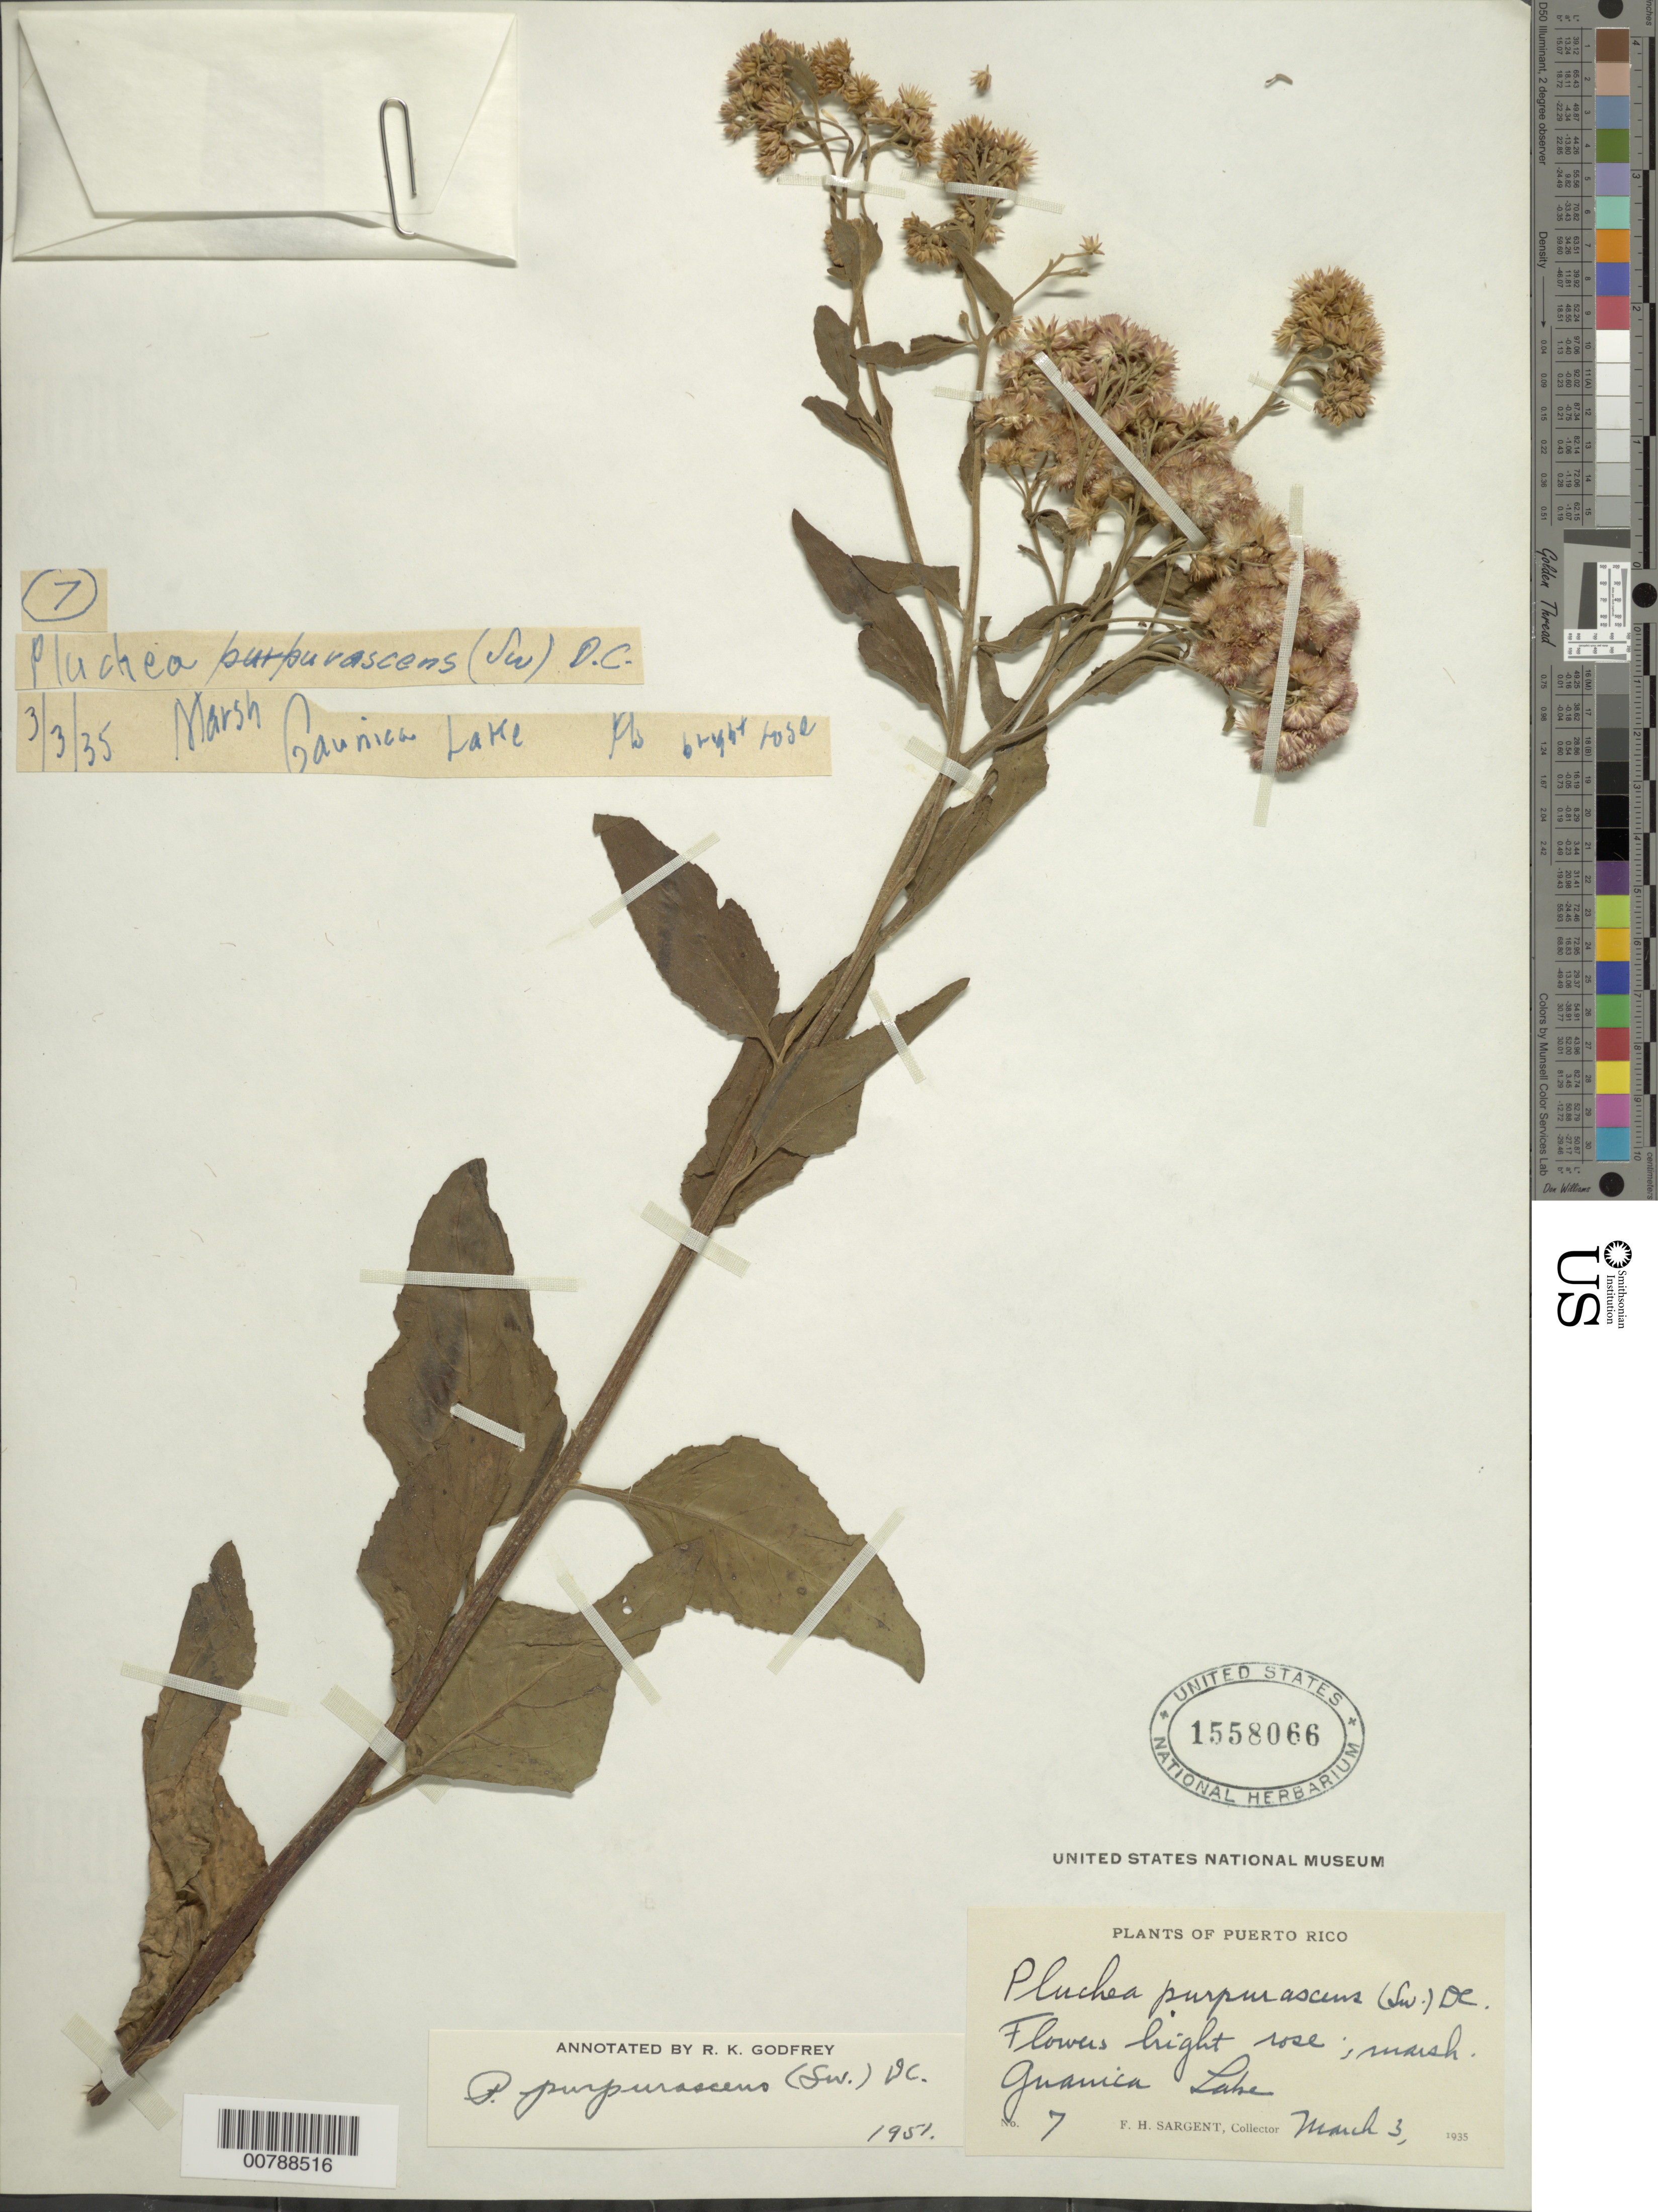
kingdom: Plantae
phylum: Tracheophyta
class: Magnoliopsida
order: Asterales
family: Asteraceae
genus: Pluchea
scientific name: Pluchea odorata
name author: (L.) Cass.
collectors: F. H. Sargent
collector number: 7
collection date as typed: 03 Mar 1935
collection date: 1935-03-03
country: Puerto Rico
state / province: Guánica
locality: Guanica Lake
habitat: Marsh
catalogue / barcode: US 1558066